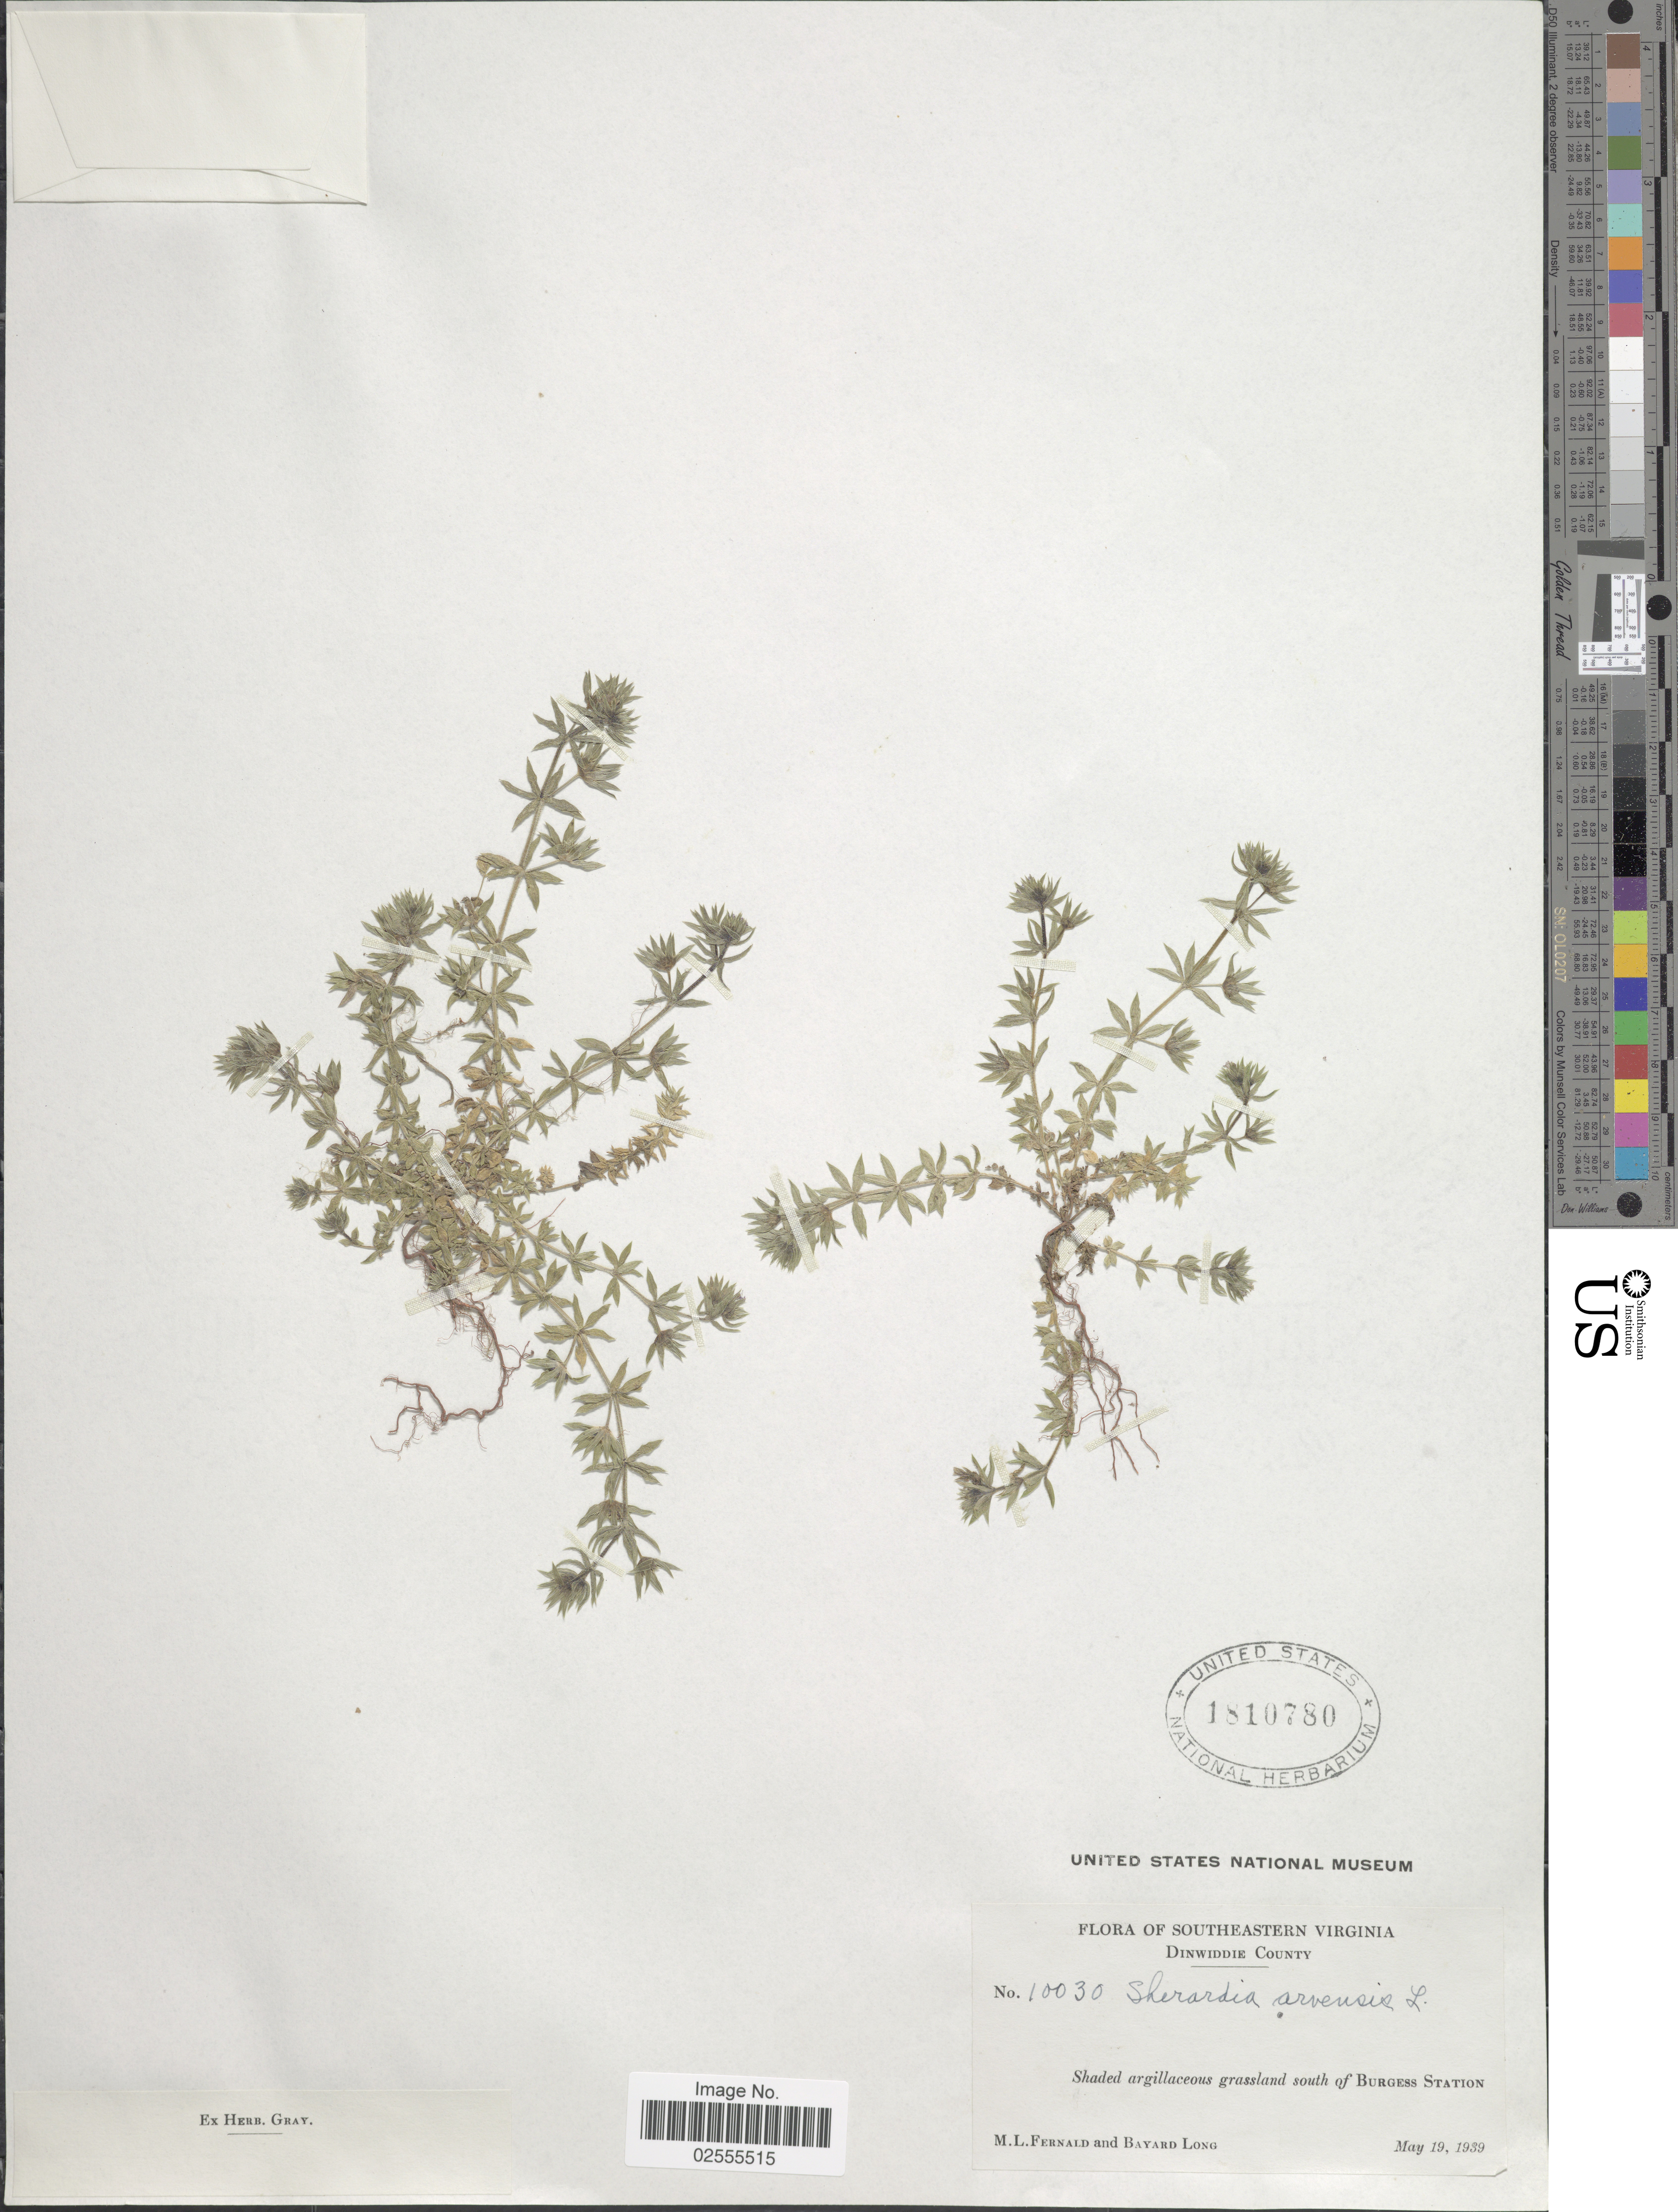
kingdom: Plantae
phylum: Tracheophyta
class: Magnoliopsida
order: Gentianales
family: Rubiaceae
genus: Sherardia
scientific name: Sherardia arvensis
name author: L.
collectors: M. L. Fernald & B. Long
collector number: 10030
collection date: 1939-05-19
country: United States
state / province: Virginia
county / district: Dinwiddie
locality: Southeastern Virginia, Dinwiddie County, grassland south of Burgess Station.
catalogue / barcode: US 1810780